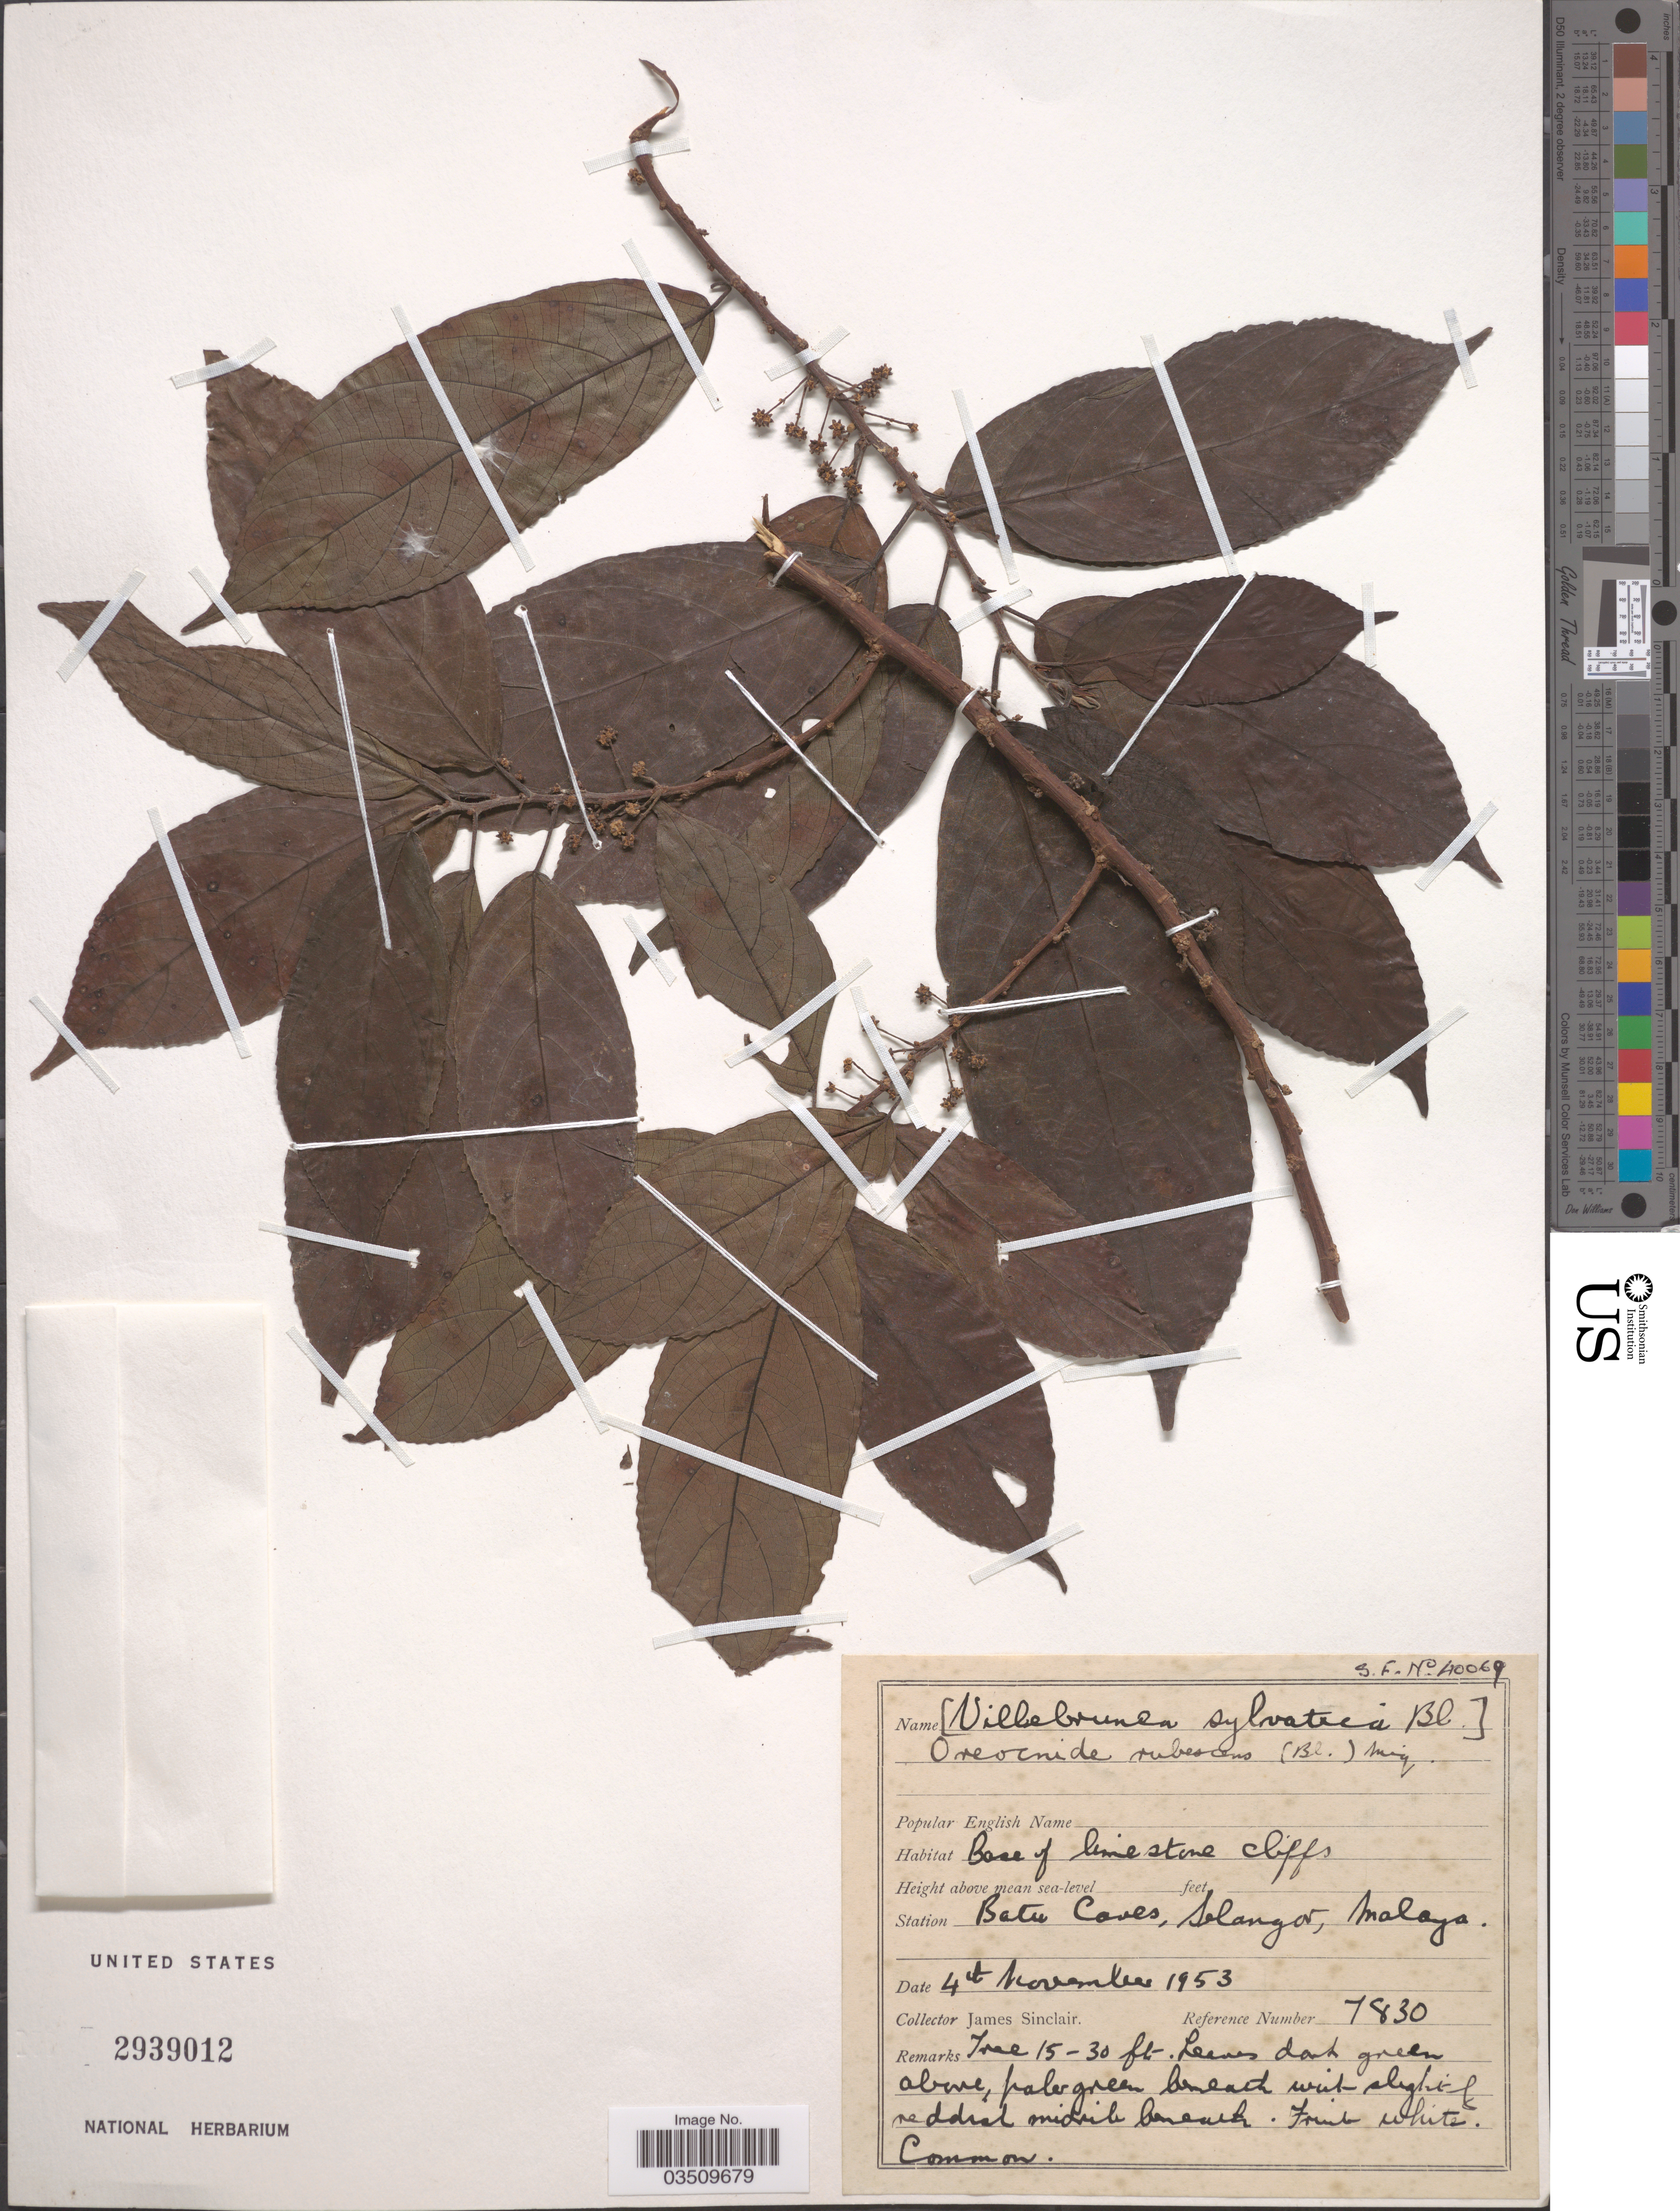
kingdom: Plantae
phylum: Tracheophyta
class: Magnoliopsida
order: Rosales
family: Urticaceae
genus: Oreocnide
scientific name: Oreocnide rubescens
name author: (Blume) Miq.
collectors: J. Sinclair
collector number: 7830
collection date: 1953-11-04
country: Malaysia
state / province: Selangor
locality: Station Batu Caves, Malaya.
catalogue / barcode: US 2939012